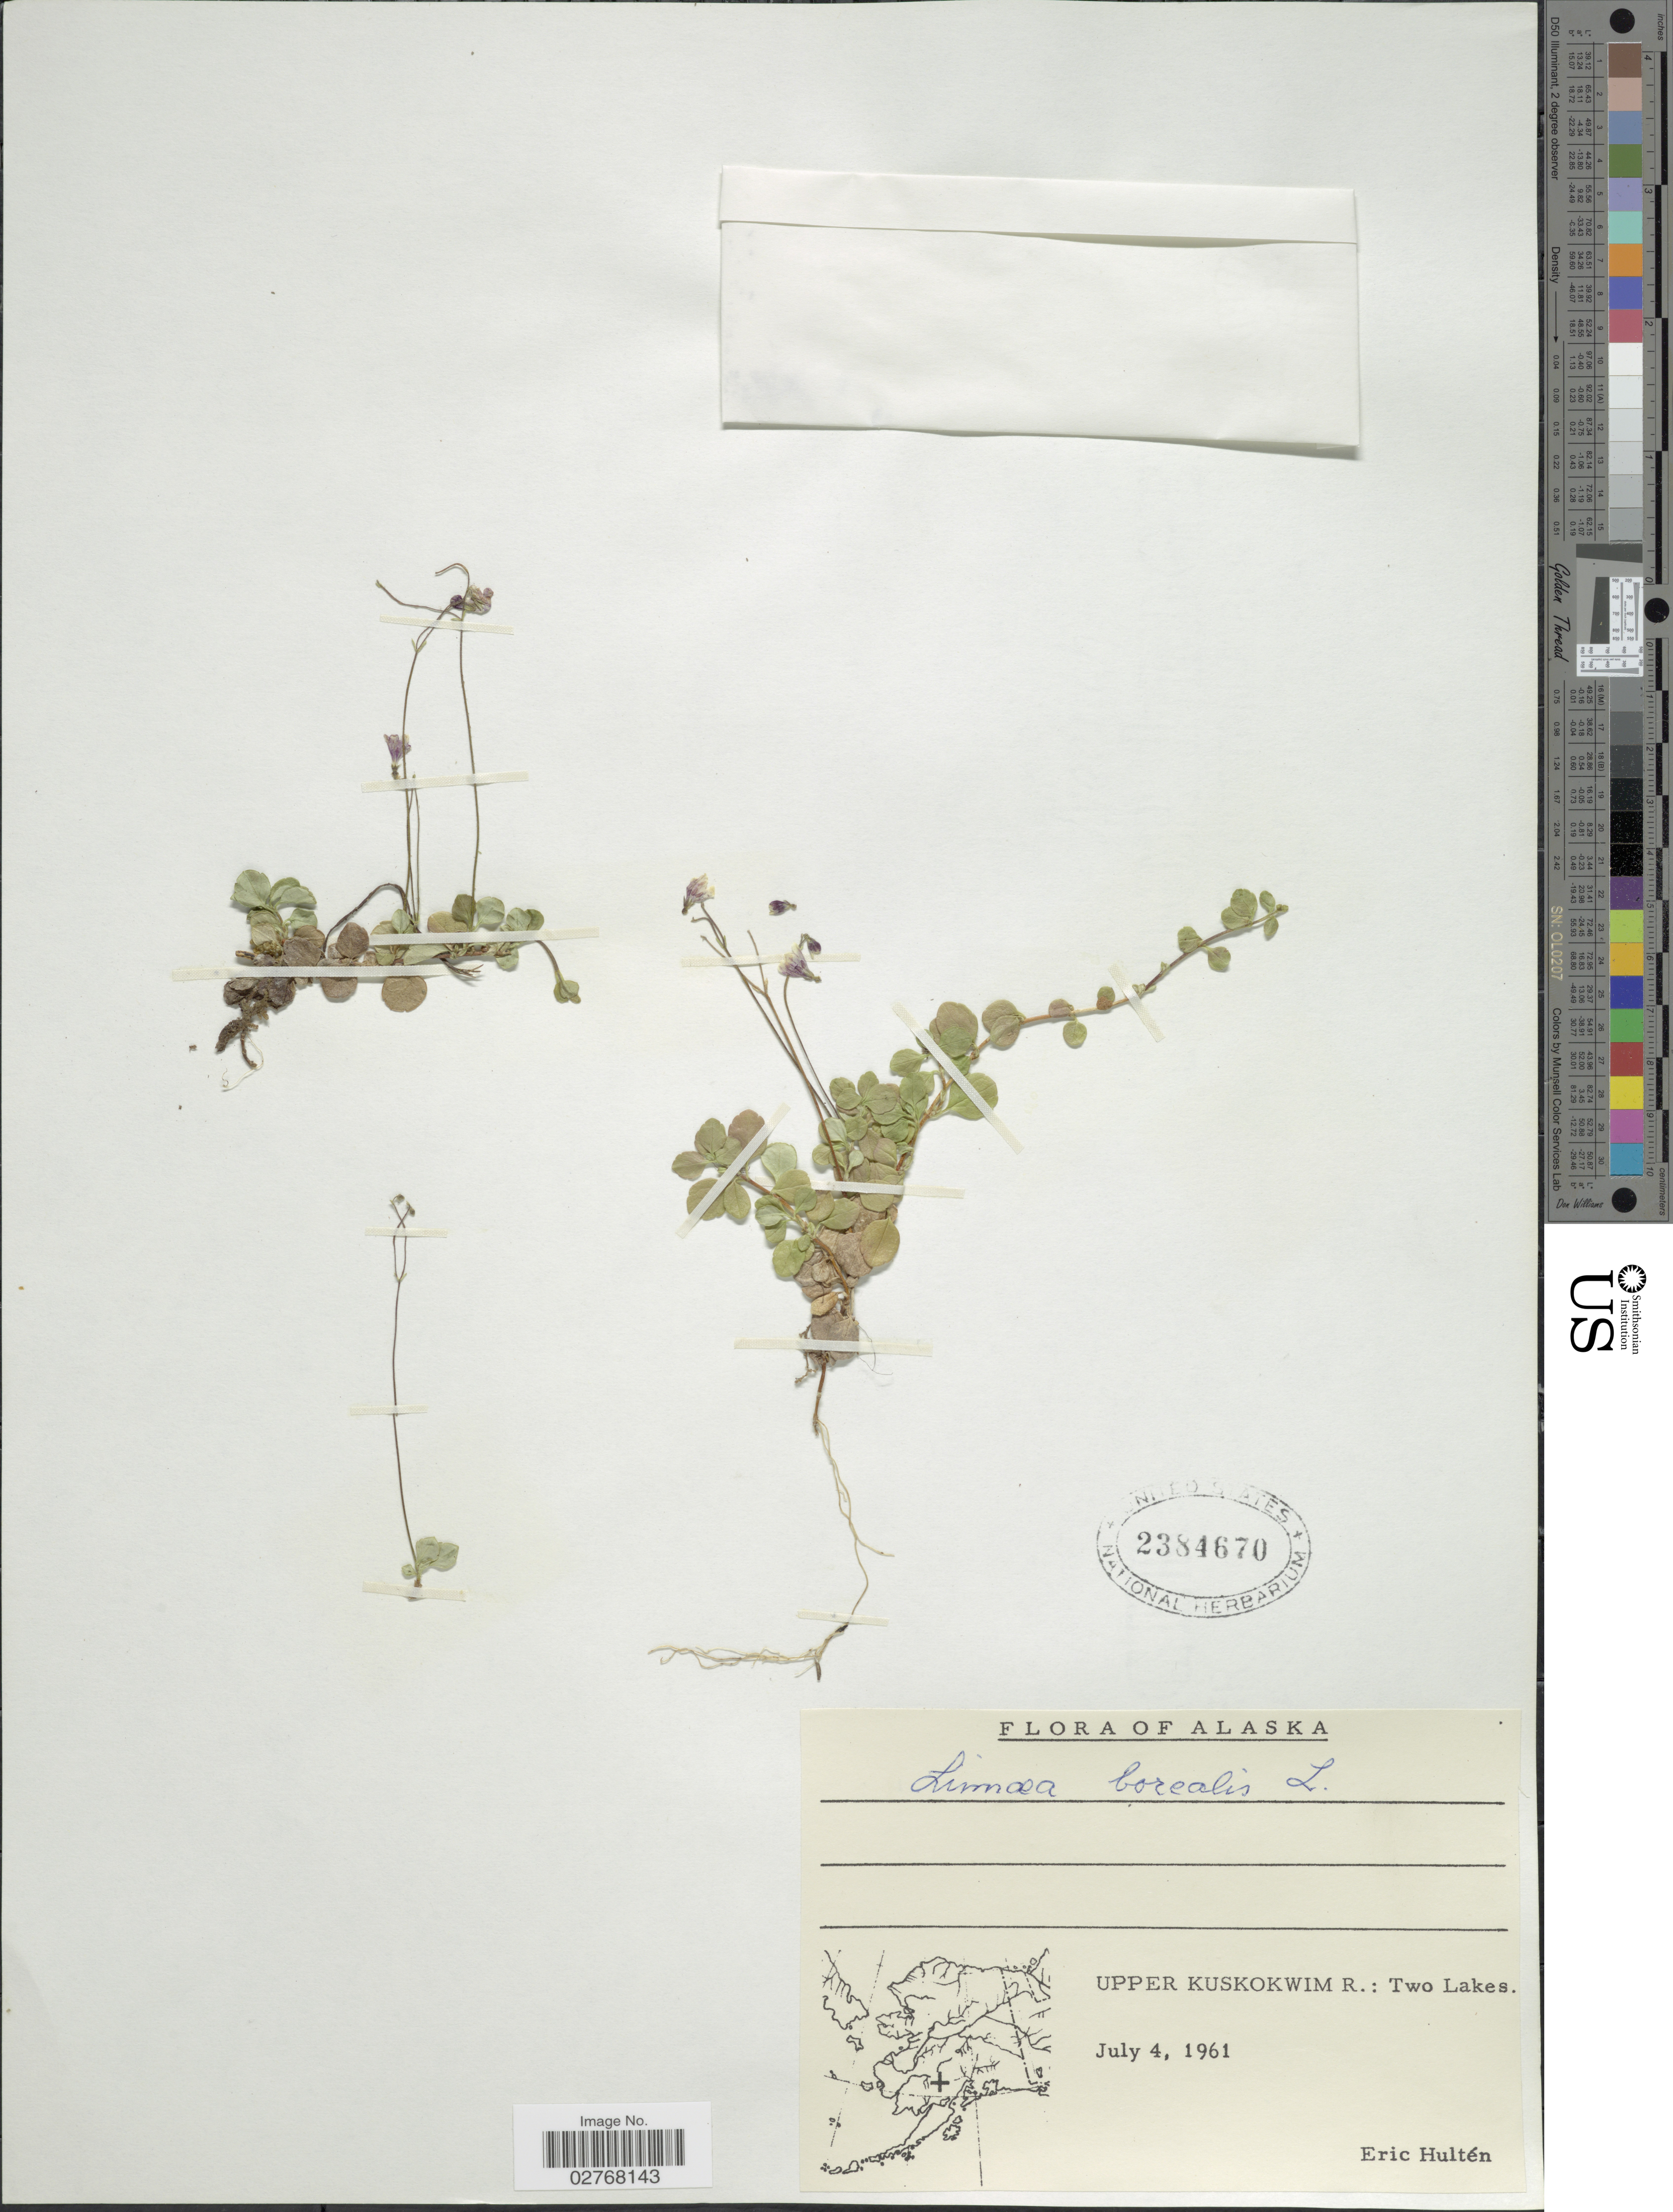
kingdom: Plantae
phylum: Tracheophyta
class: Magnoliopsida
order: Dipsacales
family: Caprifoliaceae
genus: Linnaea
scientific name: Linnaea borealis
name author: L.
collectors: E. G. Hultén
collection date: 1961-07-04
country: United States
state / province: Alaska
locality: Upper Kuskokwim R.: Two Lakes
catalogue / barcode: US 2384670